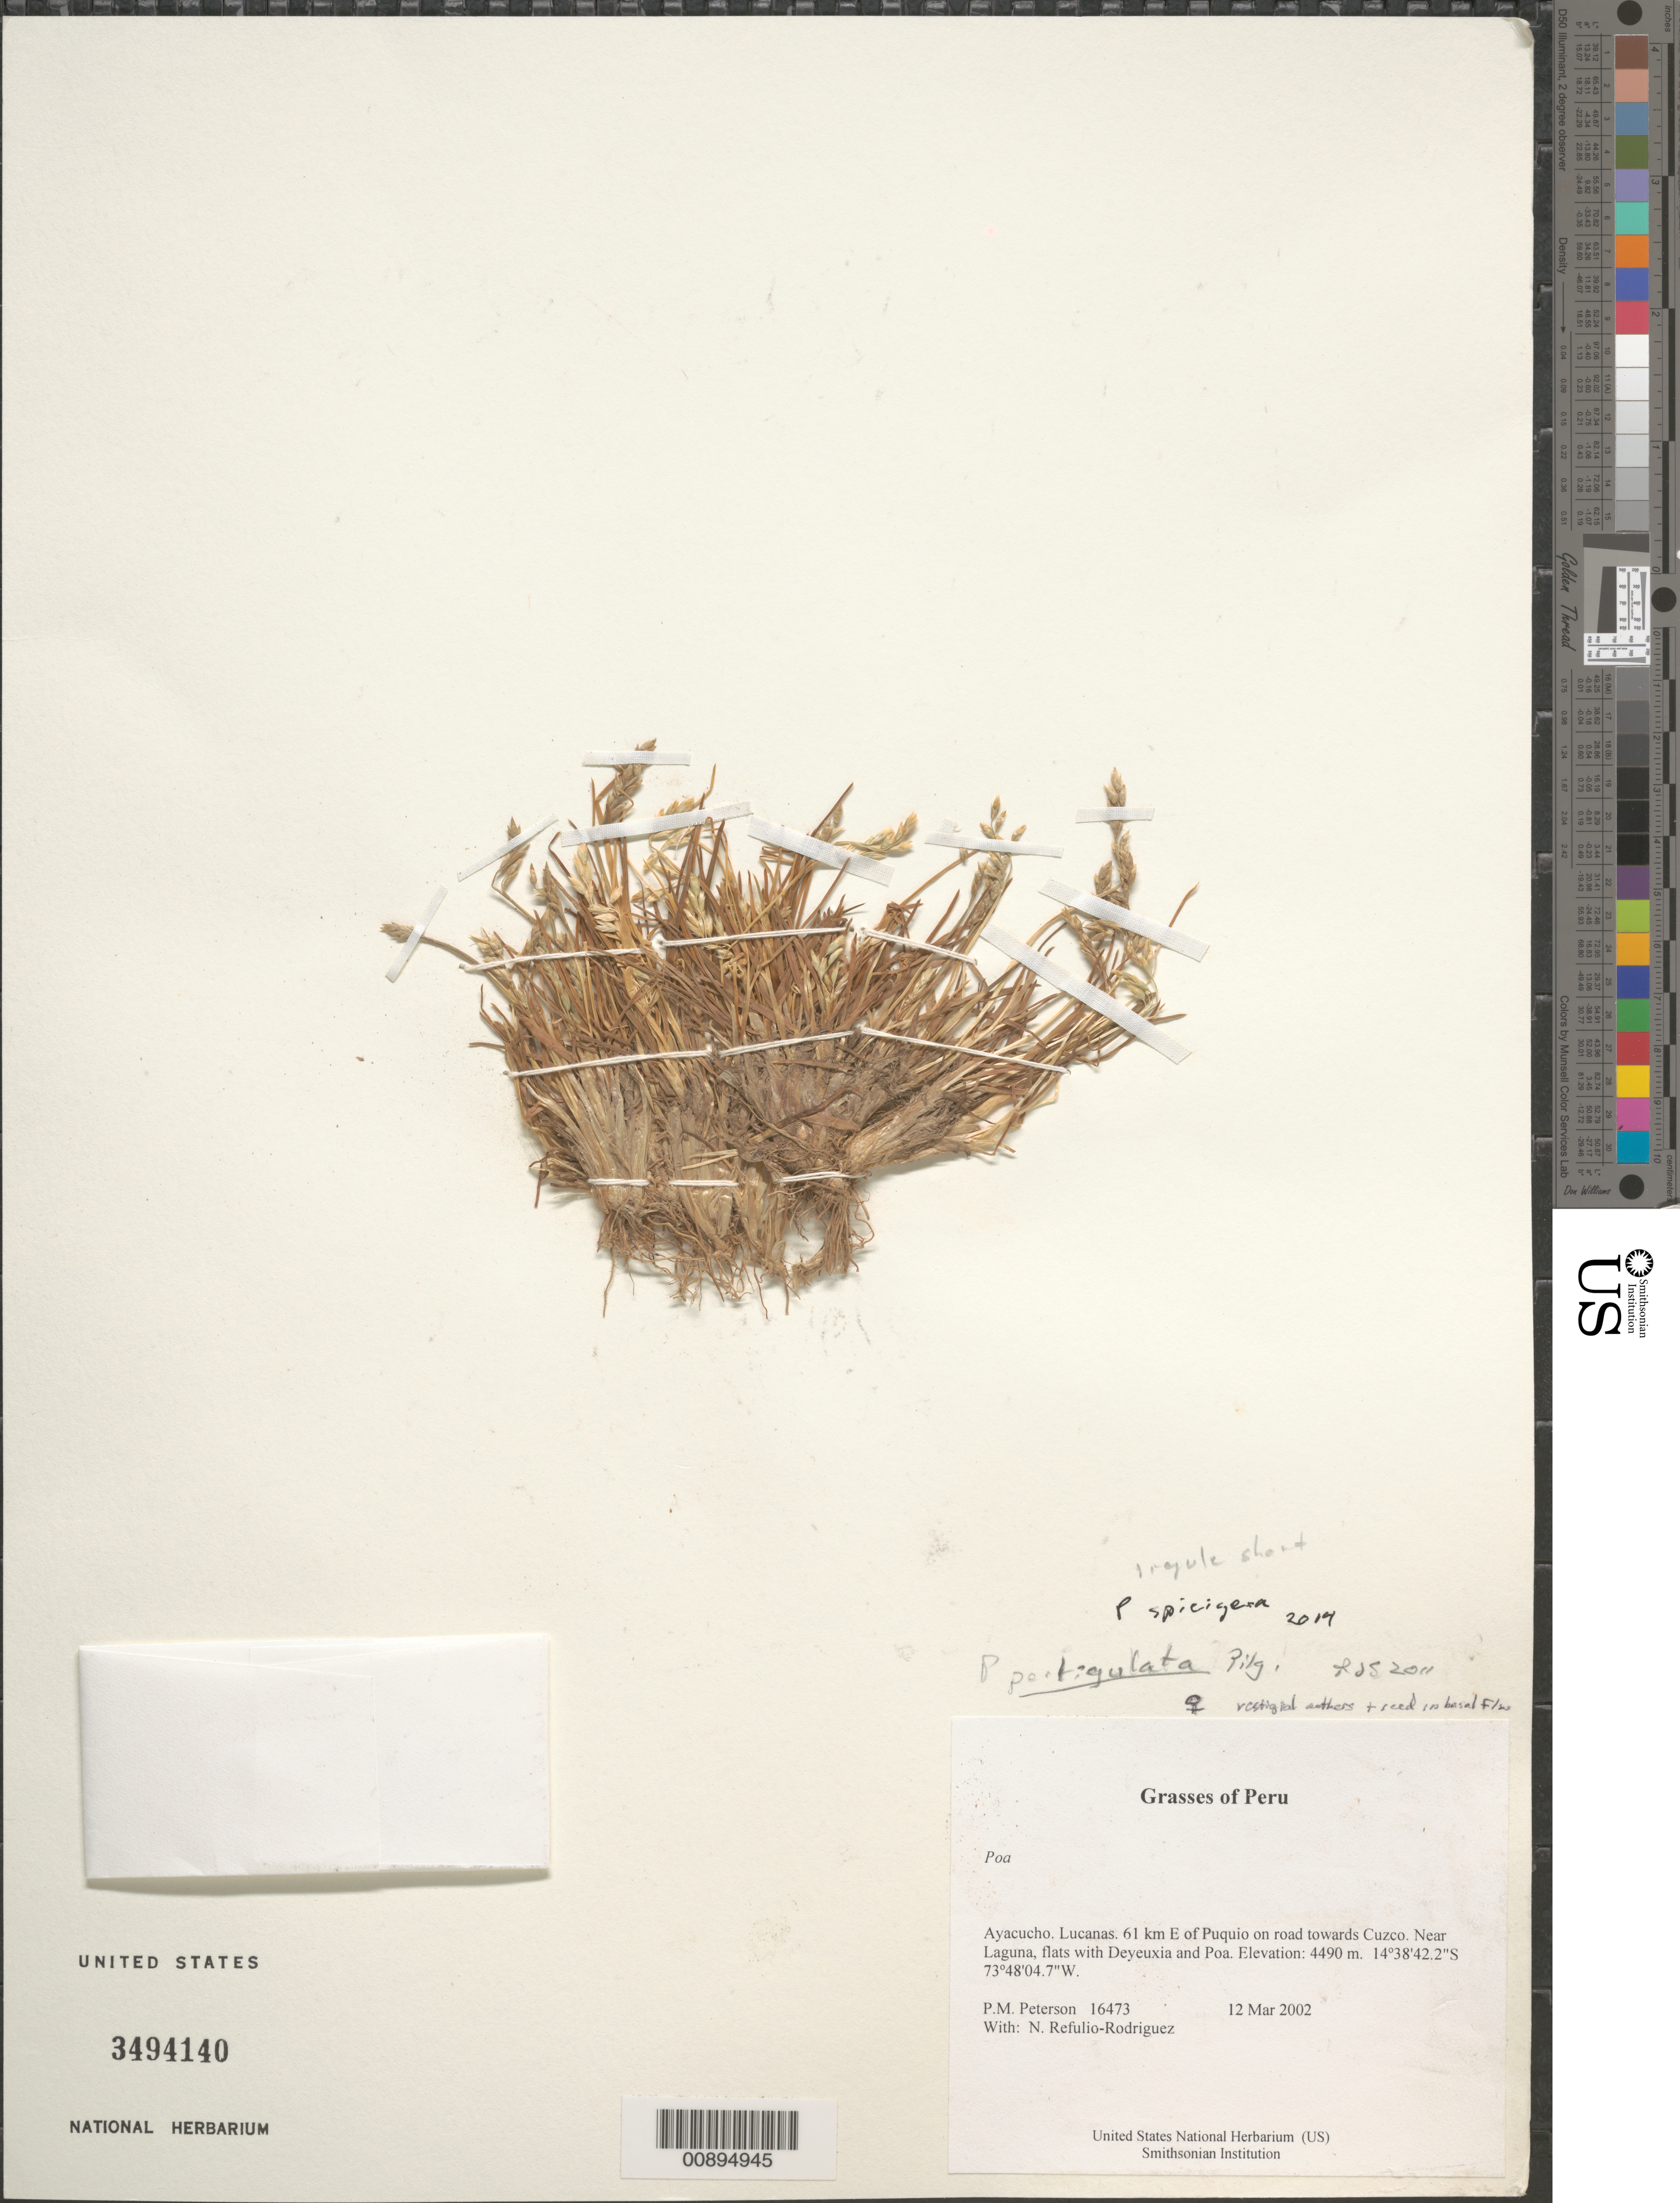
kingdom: Plantae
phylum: Tracheophyta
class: Liliopsida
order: Poales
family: Poaceae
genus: Poa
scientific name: Poa spicigera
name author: Tovar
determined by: Soreng, Robert J., Research Associate (BOT), Smithsonian Institution - National Museum of Natural History (UNITED STATES)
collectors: P. M. Peterson & N. Refulio-Rodríguez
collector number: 16473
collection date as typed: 12 Mar 2002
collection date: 2002-03-12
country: Peru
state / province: Ayacucho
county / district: Lucanas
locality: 61 km E of Puquio on road towards Cuzco. Near Laguna, flats with Deyeuxia and Poa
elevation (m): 4490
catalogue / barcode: US 3494140